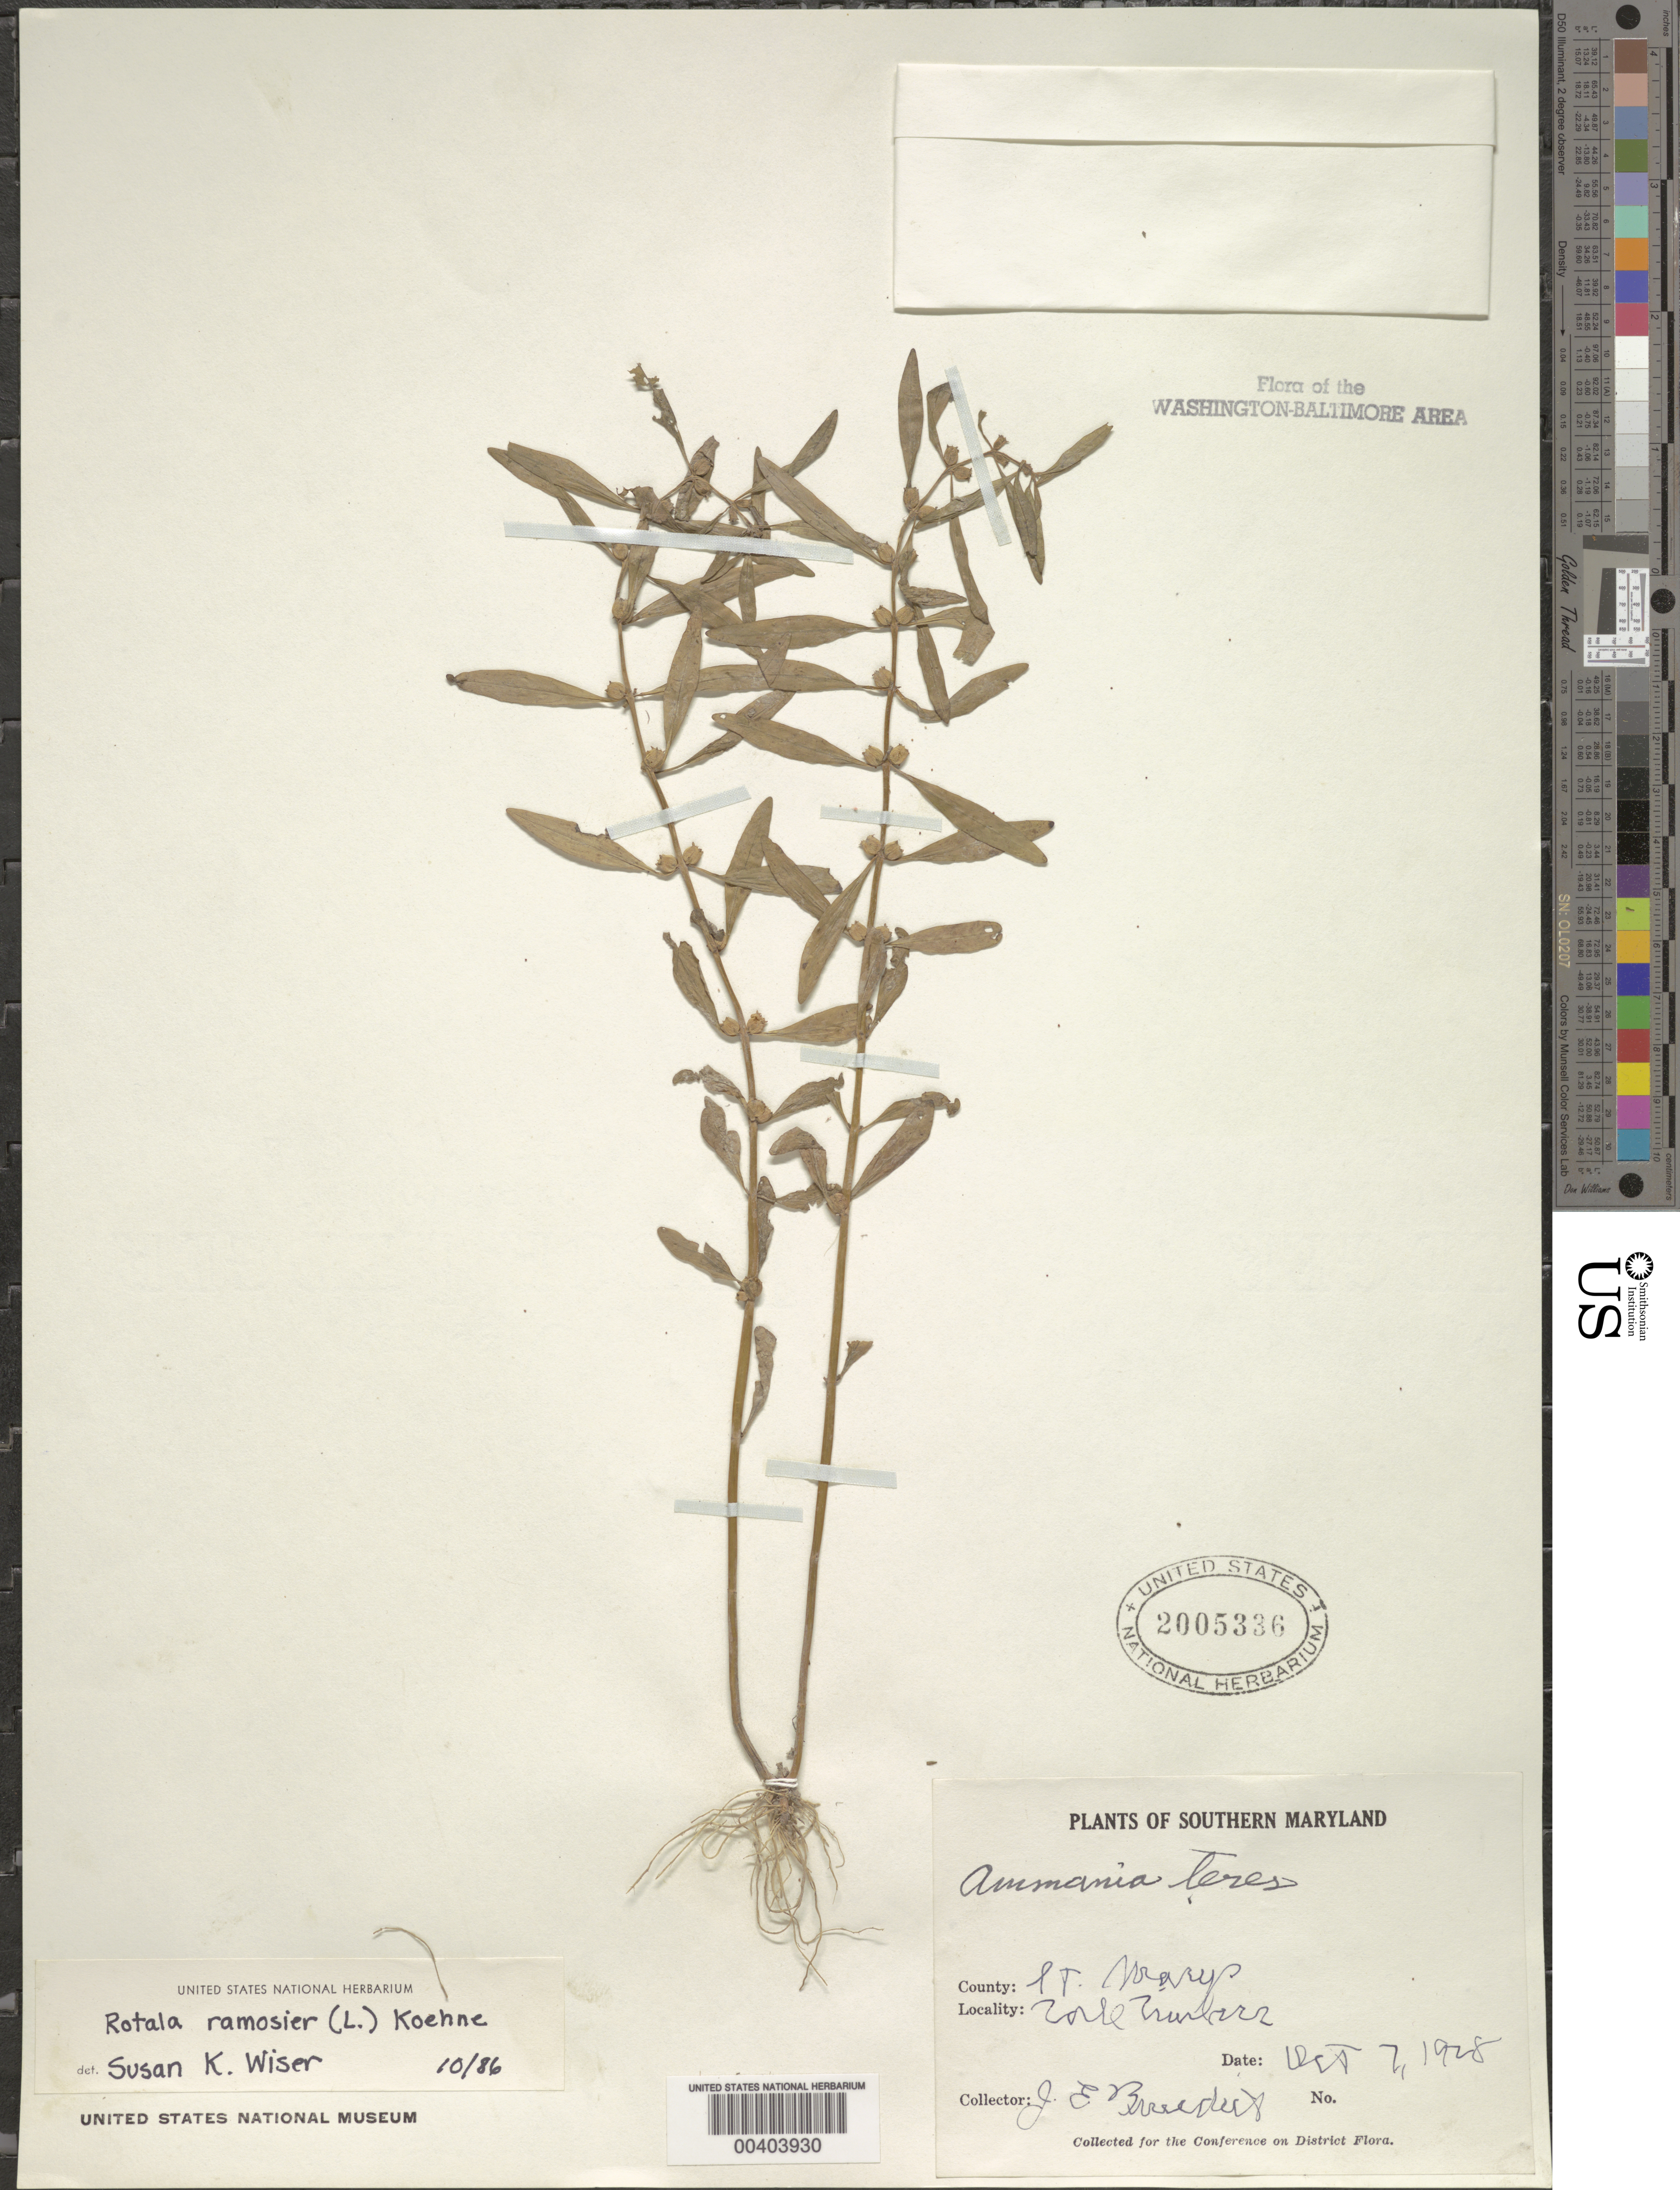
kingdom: Plantae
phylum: Tracheophyta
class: Magnoliopsida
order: Myrtales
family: Lythraceae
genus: Rotala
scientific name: Rotala ramosior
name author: (L.) Koehne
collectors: J. Buredict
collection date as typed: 07 Oct 1928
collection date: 1928-10-07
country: United States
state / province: Maryland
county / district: St. Mary's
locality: Tall Timbers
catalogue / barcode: US 2005336